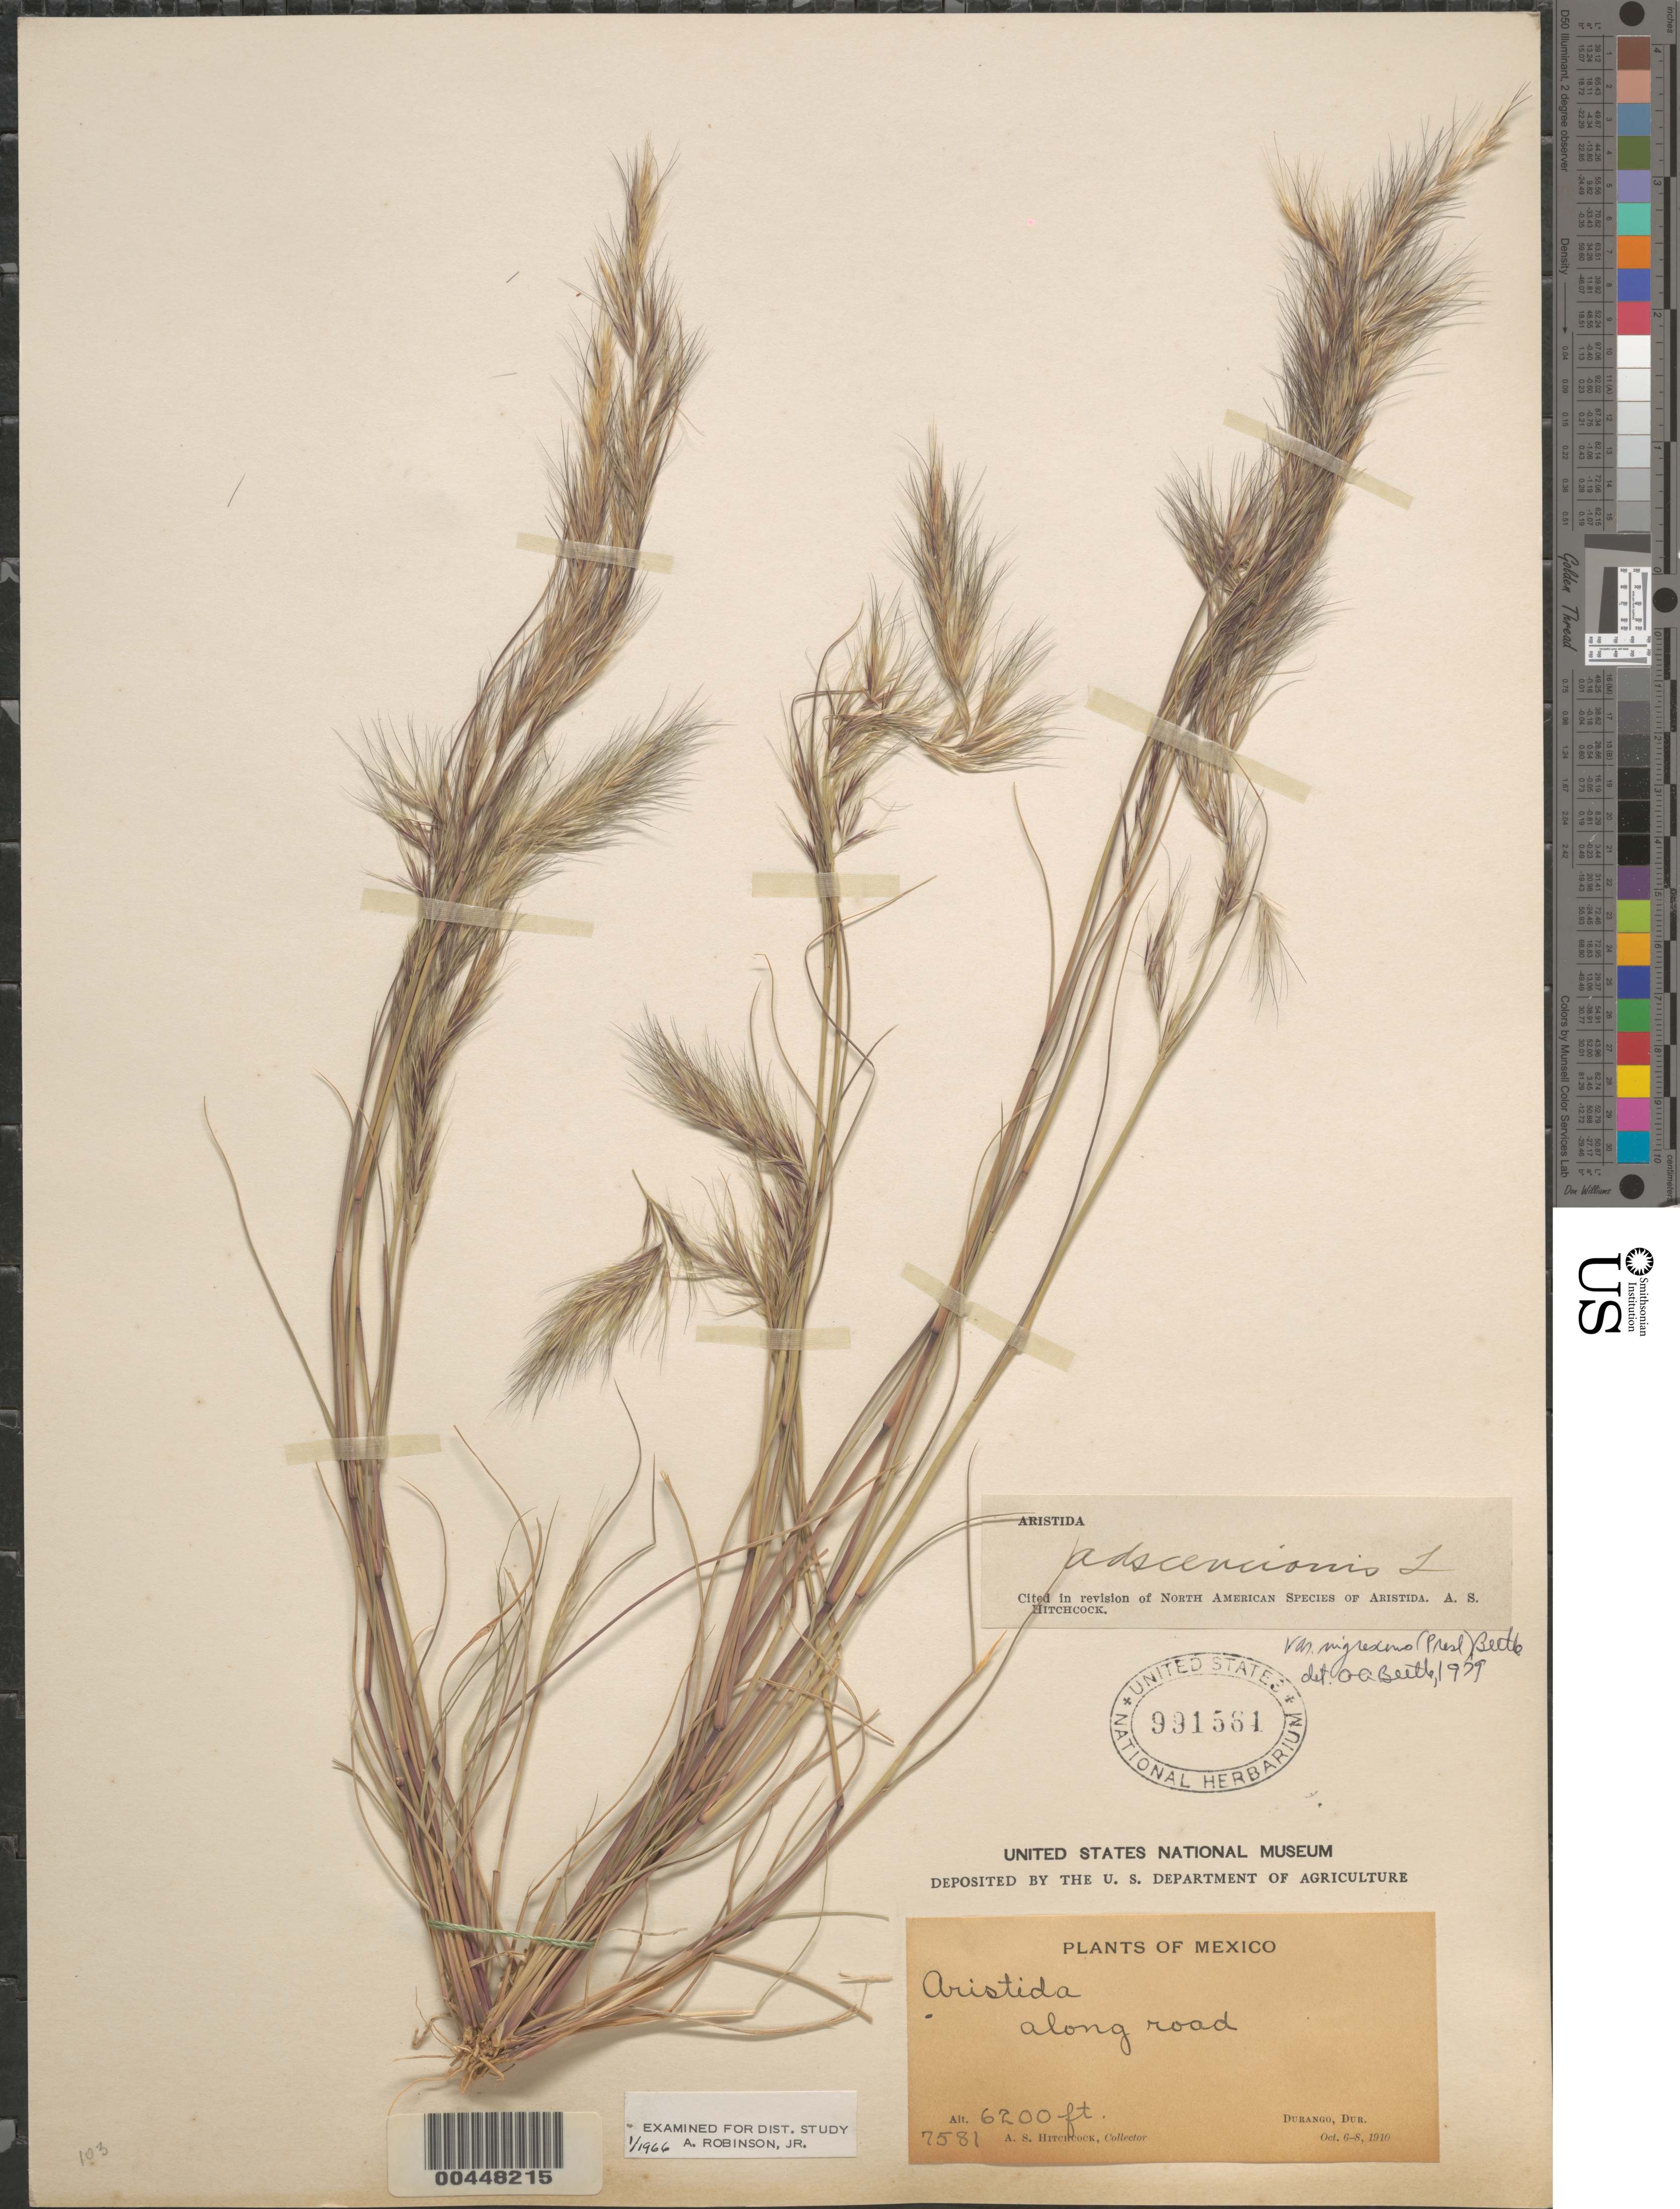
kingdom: Plantae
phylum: Tracheophyta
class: Liliopsida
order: Poales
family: Poaceae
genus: Aristida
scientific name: Aristida adscensionis var. nigrescens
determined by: Beetle, O. A.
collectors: A. S. Hitchcock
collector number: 7581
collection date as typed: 6 Oct 1910 to 8 Oct 1910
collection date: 1910-10-06/1910-10-08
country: Mexico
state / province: Durango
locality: Durango, along road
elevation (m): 1890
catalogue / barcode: US 991561